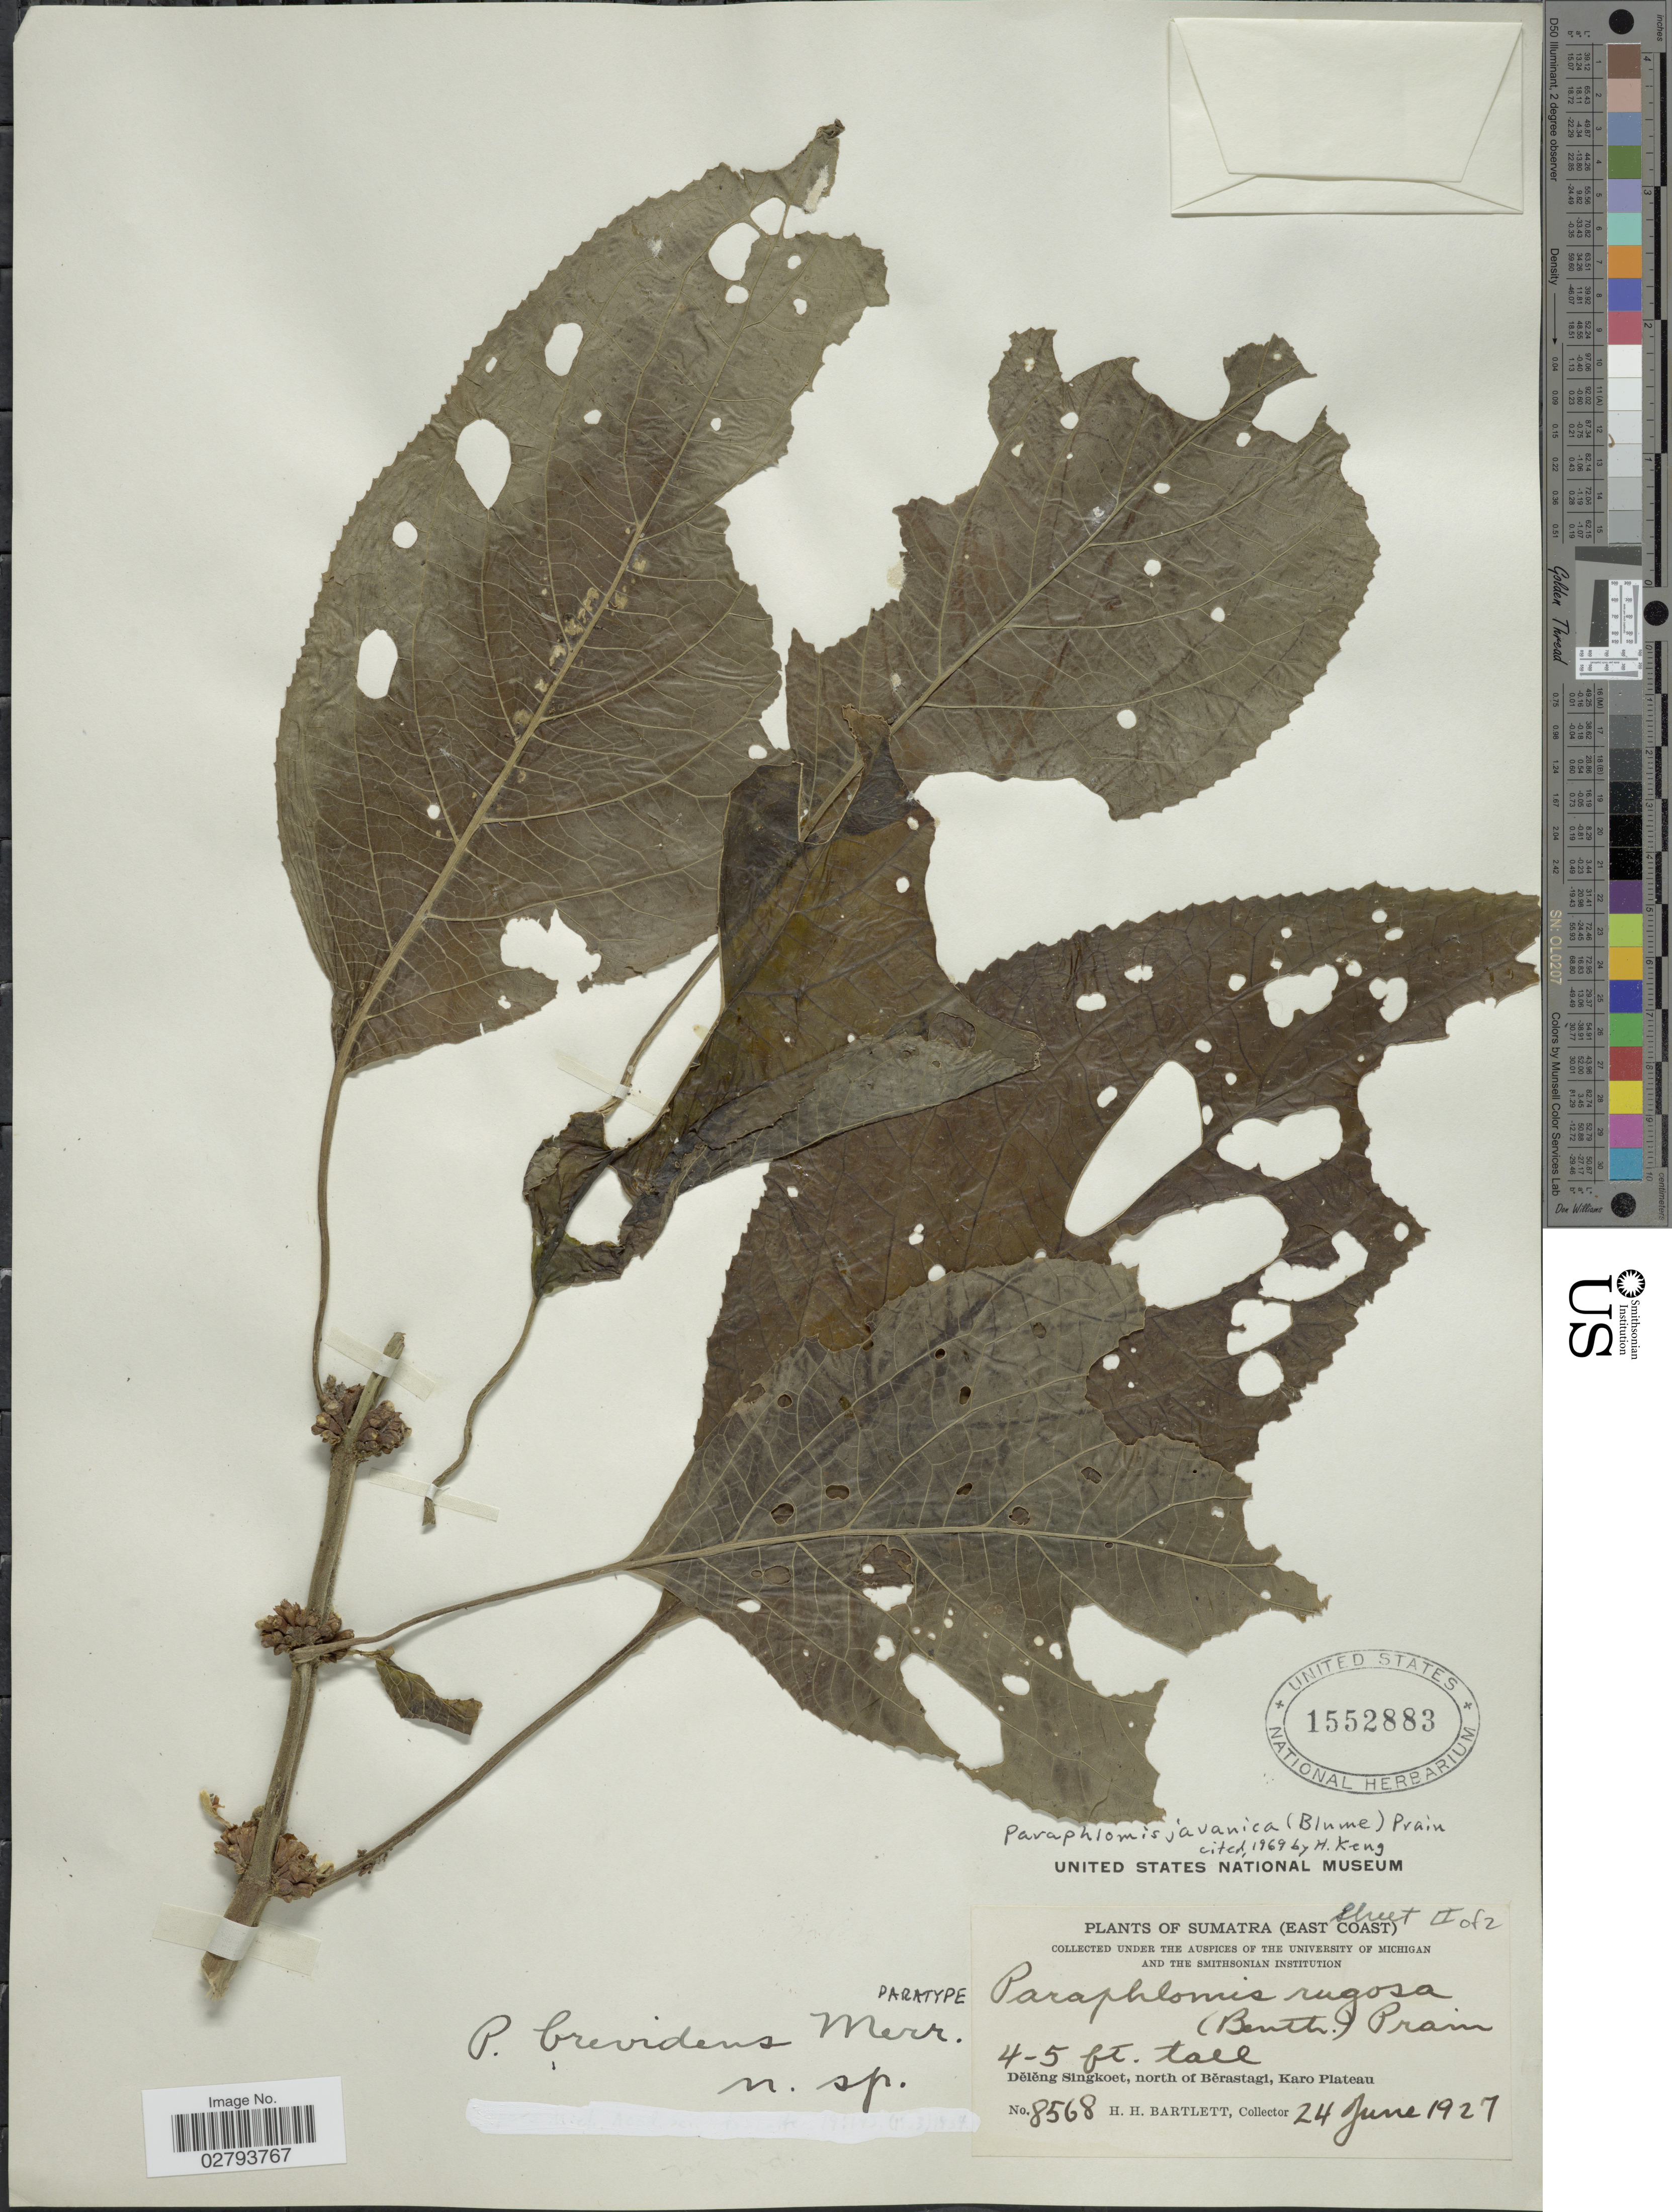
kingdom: Plantae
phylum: Tracheophyta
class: Magnoliopsida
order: Lamiales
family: Lamiaceae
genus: Paraphlomis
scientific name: Paraphlomis javanica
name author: (Blume) Prain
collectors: H. H. Bartlett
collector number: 8568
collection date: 1927-06-24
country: Indonesia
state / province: Sumatra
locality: Sumatra (East Coast) Dělěng Singkoet, north of Běrastagi, Karo Plateau.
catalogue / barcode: US 1552883